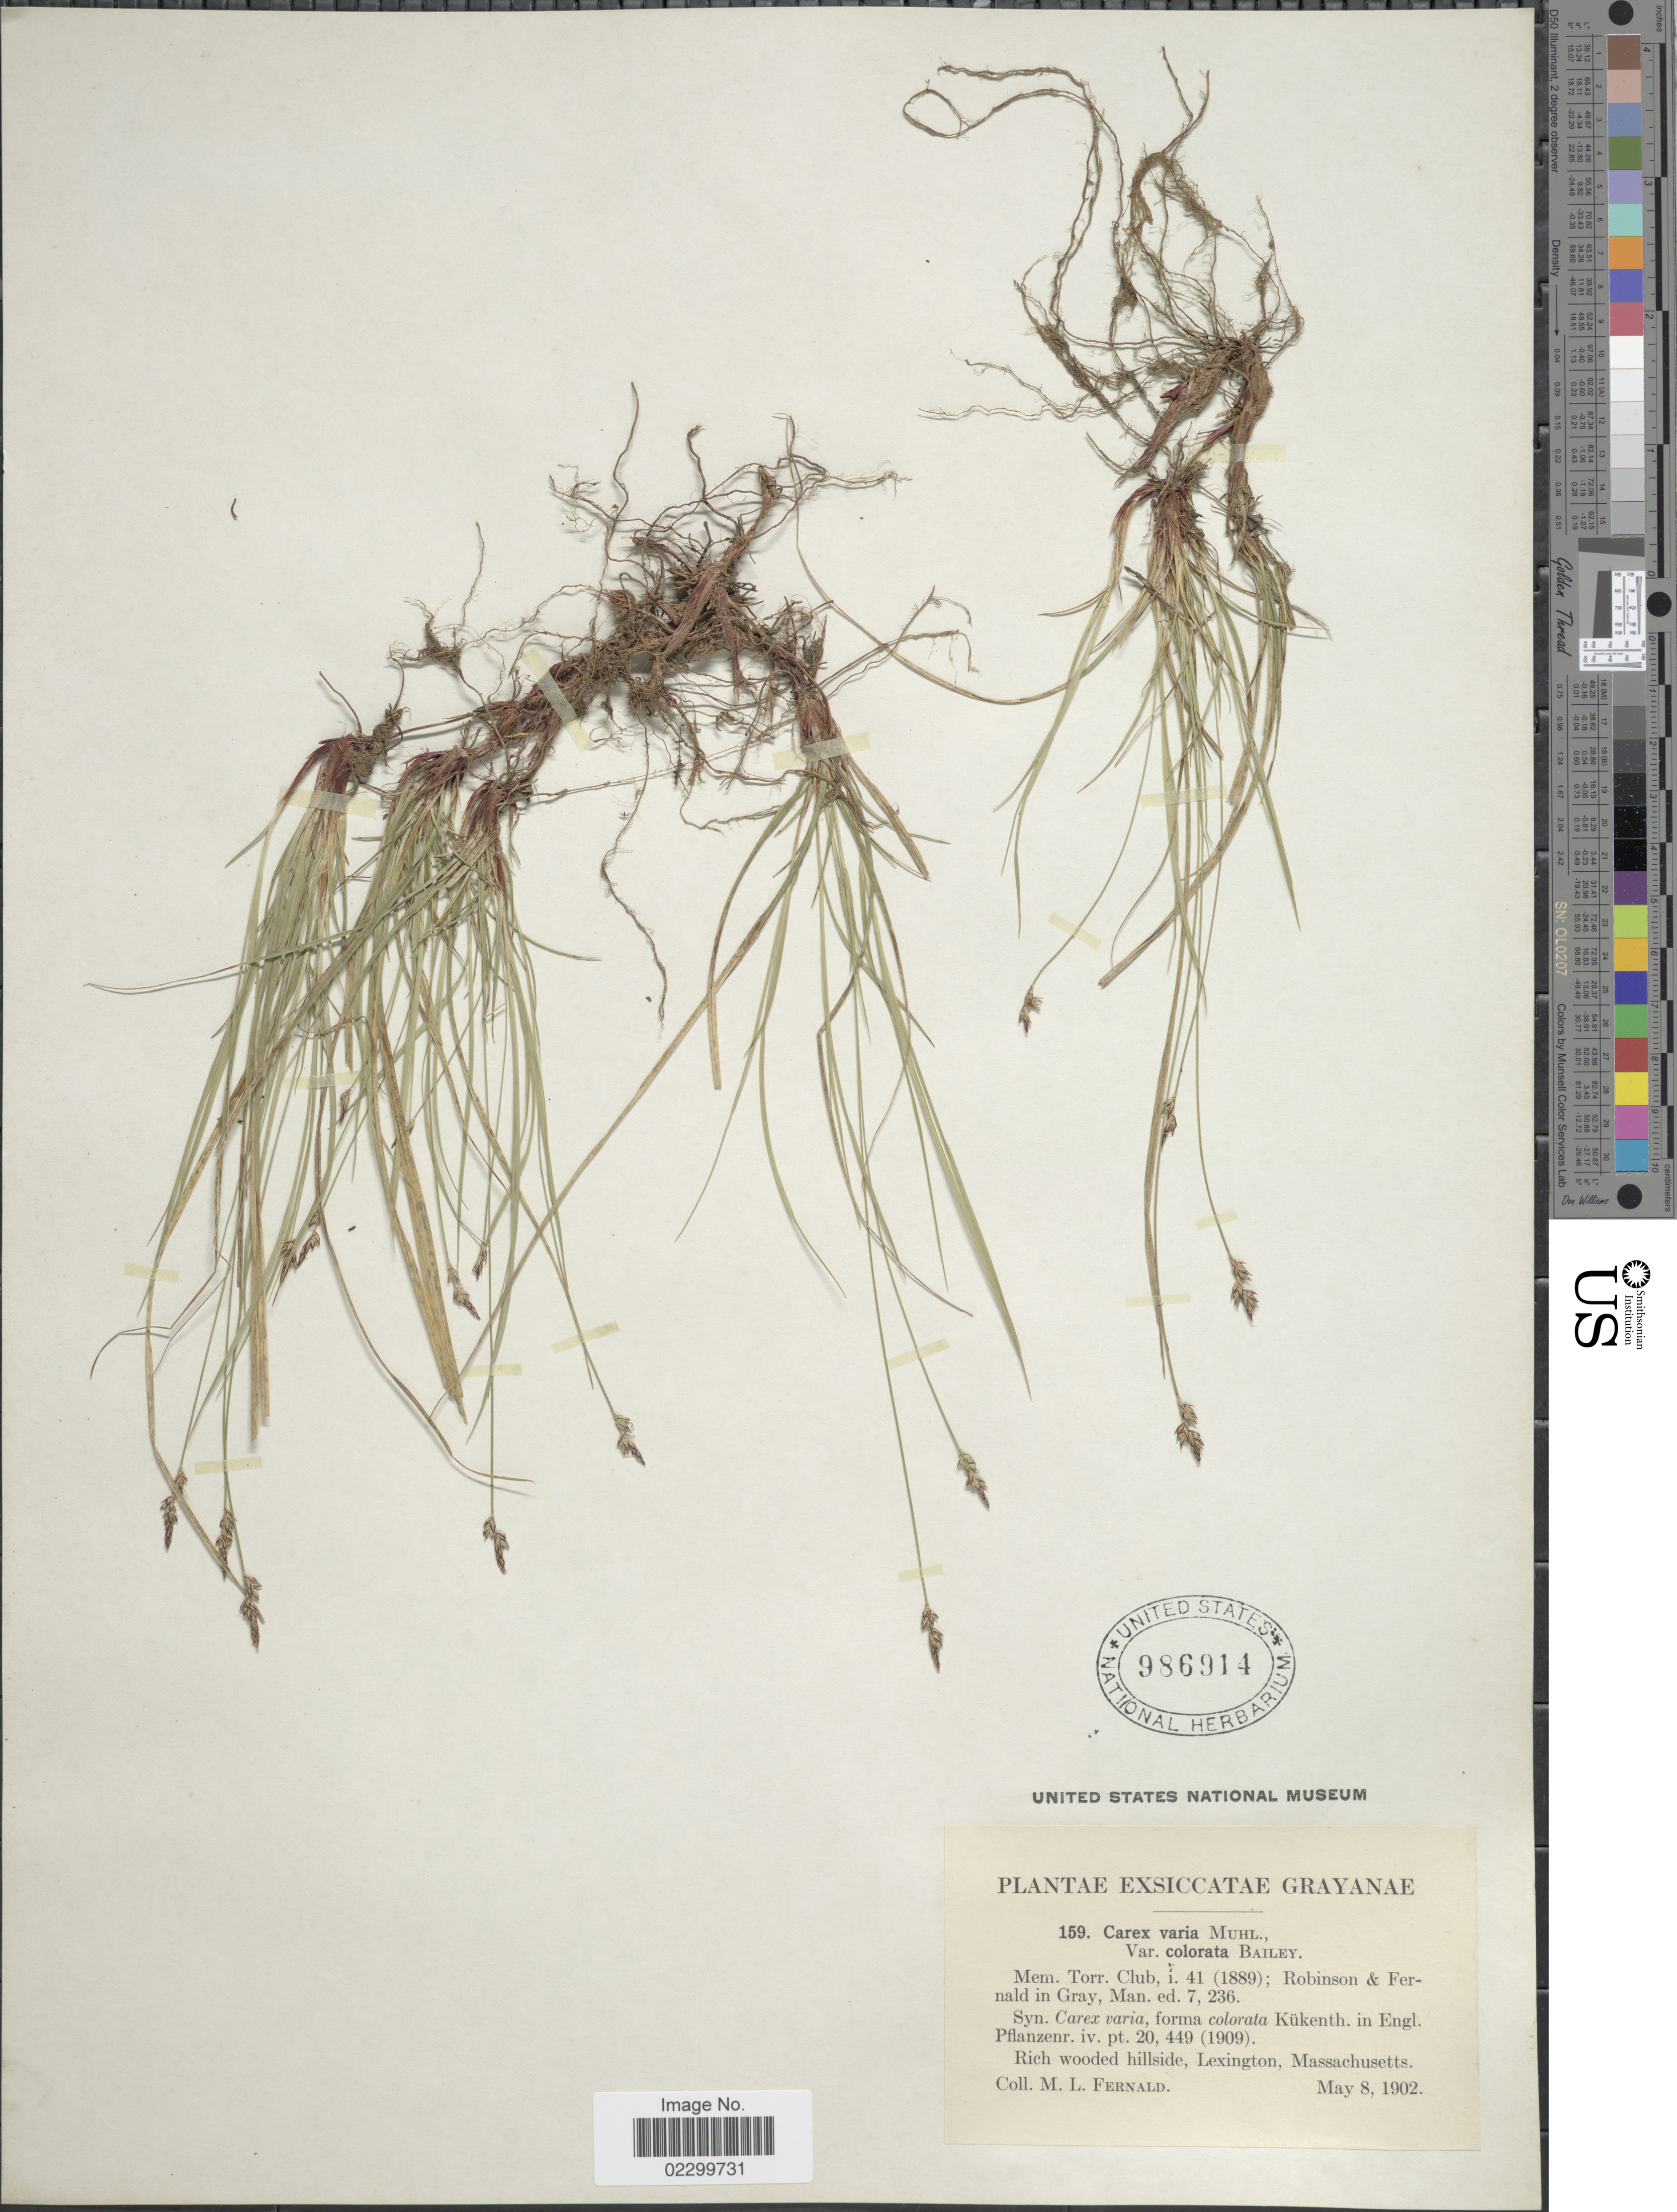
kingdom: Plantae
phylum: Tracheophyta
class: Liliopsida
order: Poales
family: Cyperaceae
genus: Carex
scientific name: Carex albicans var. albicans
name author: Willd. ex Spreng.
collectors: M. L. Fernald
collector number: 159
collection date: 1902-05-08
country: United States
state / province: Massachusetts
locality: Grayanae, rich wooded hillside, Lexington.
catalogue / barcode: US 986914